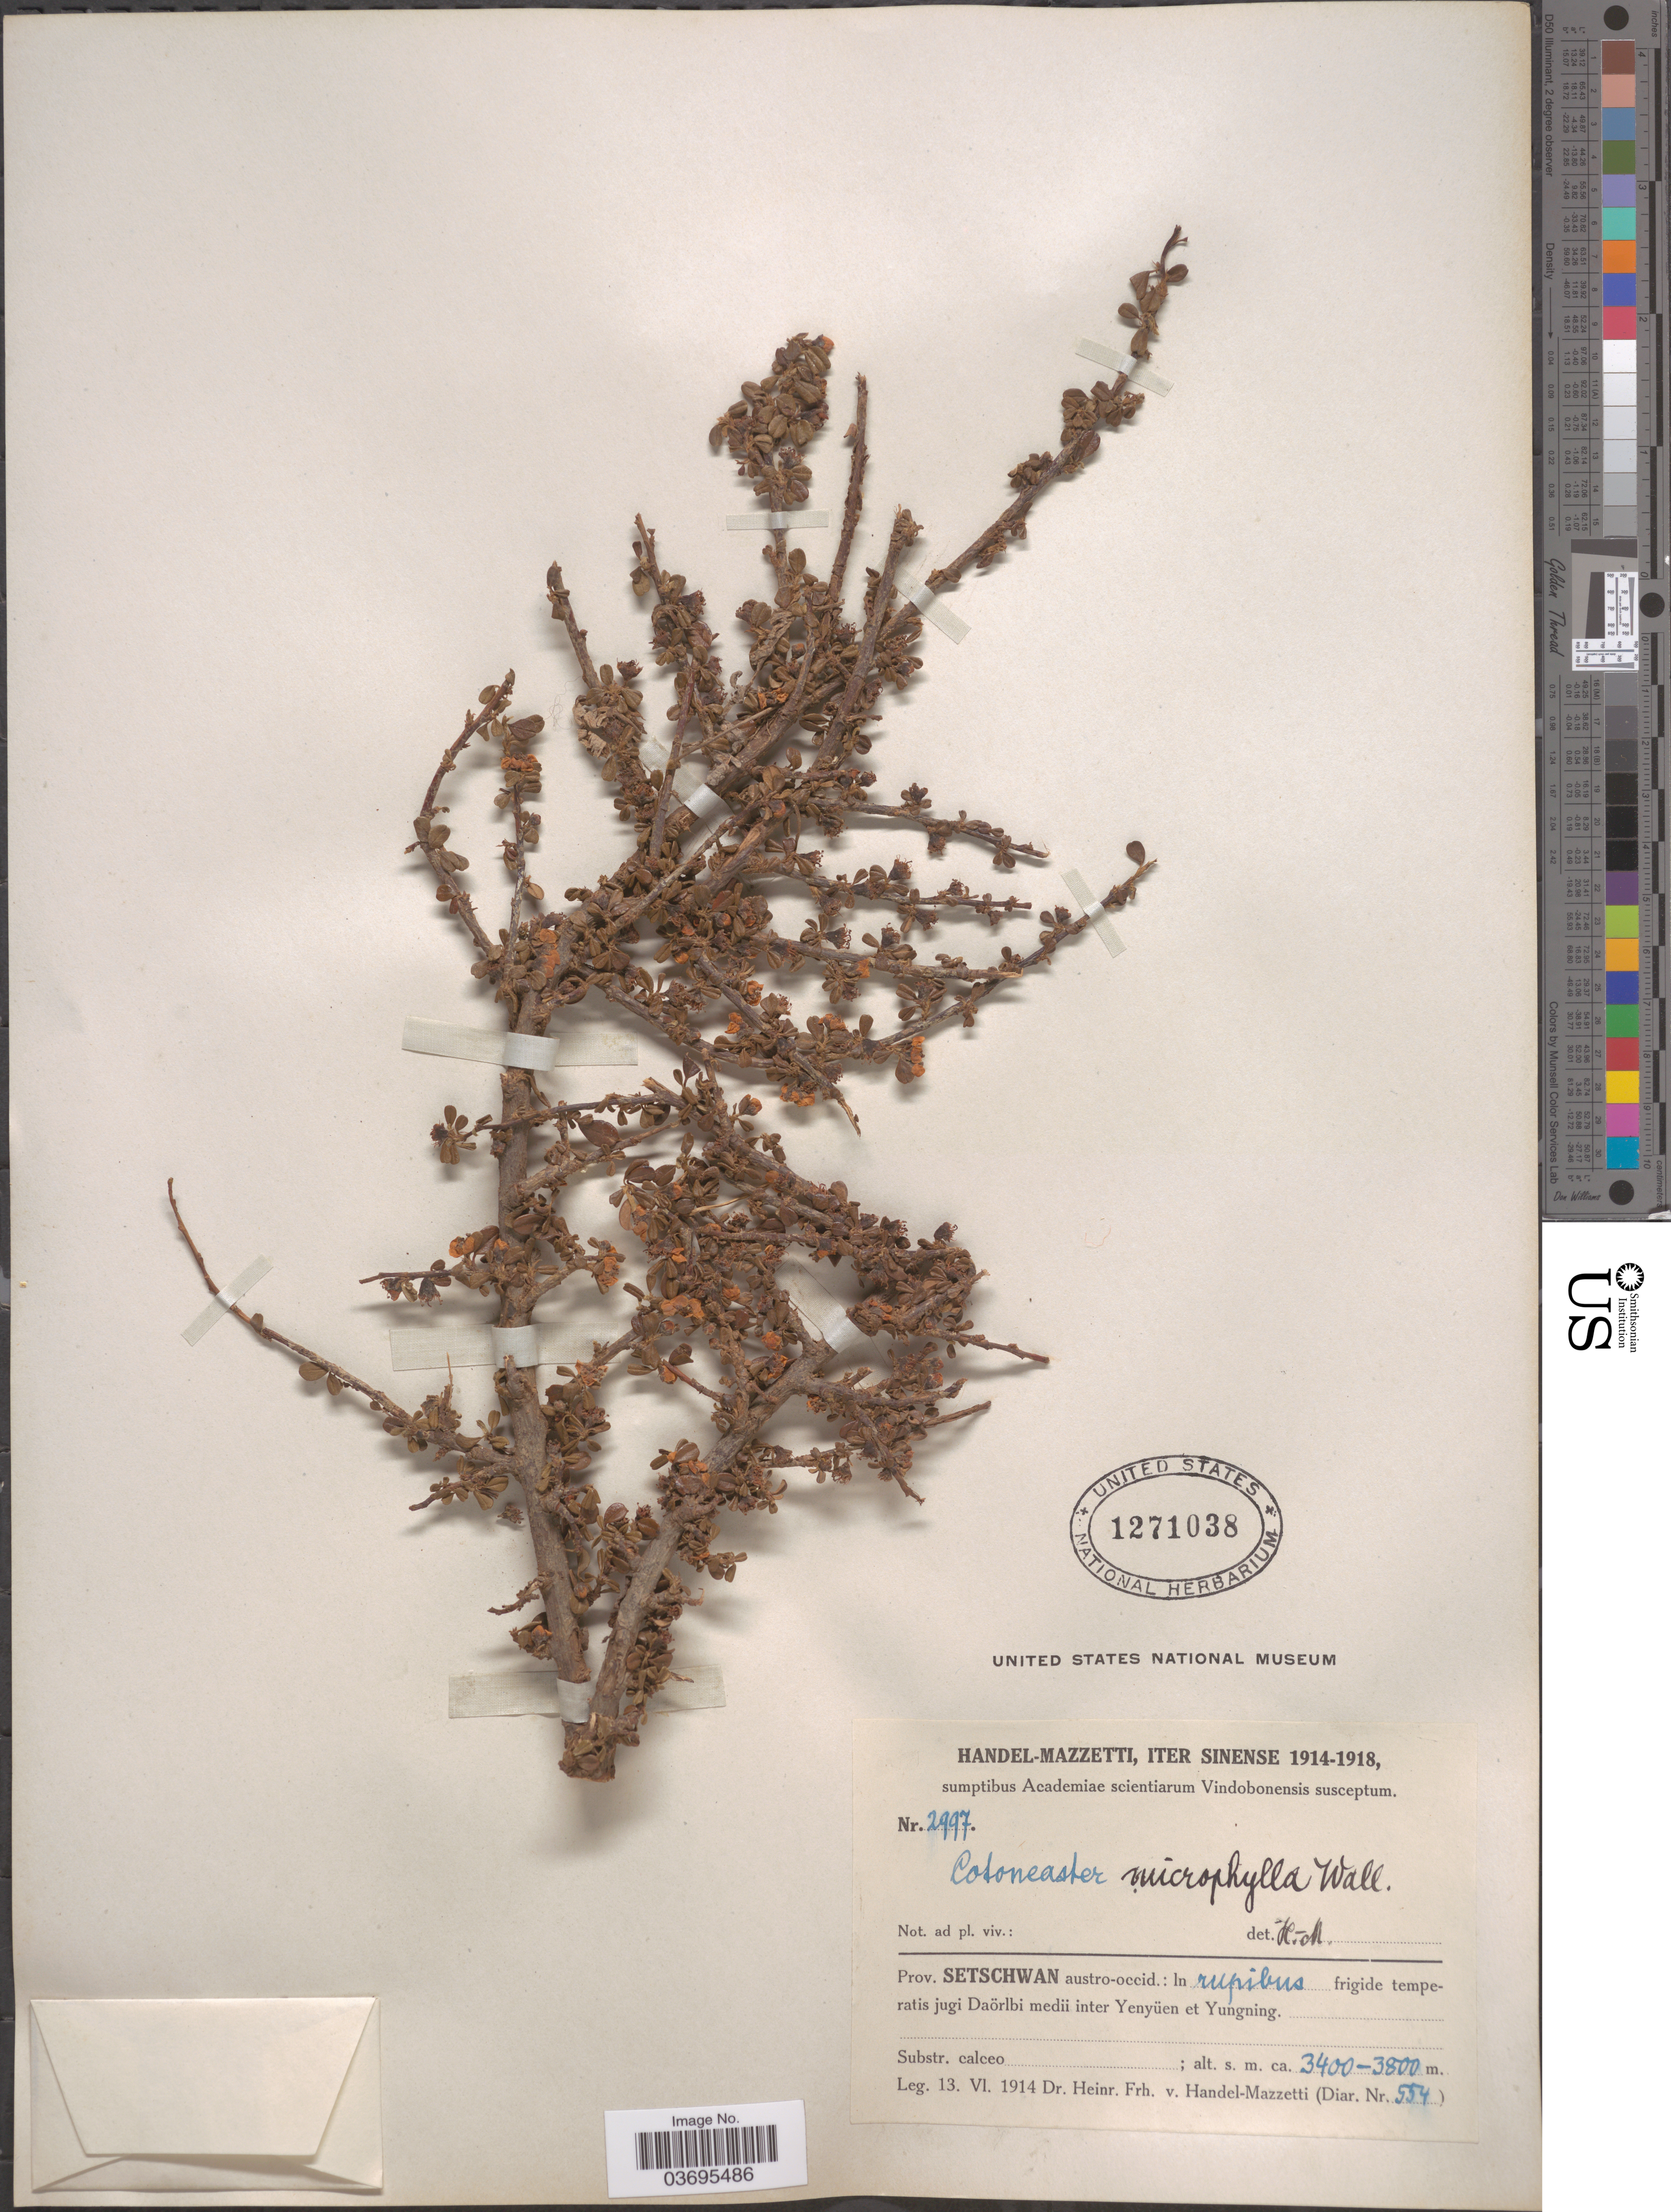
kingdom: Plantae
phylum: Tracheophyta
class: Magnoliopsida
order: Rosales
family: Rosaceae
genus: Cotoneaster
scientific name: Cotoneaster microphyllus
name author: Wall ex Lindl.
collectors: H. Handel-Mazzetti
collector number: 2997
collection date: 1914-06-13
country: China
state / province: Sichuan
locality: Prov. Setschwan austro-occid.: In rupibus frigide temperatis jugi Daörlbi medii inter Yenyüen et Yungning.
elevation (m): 3400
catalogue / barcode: US 1271038